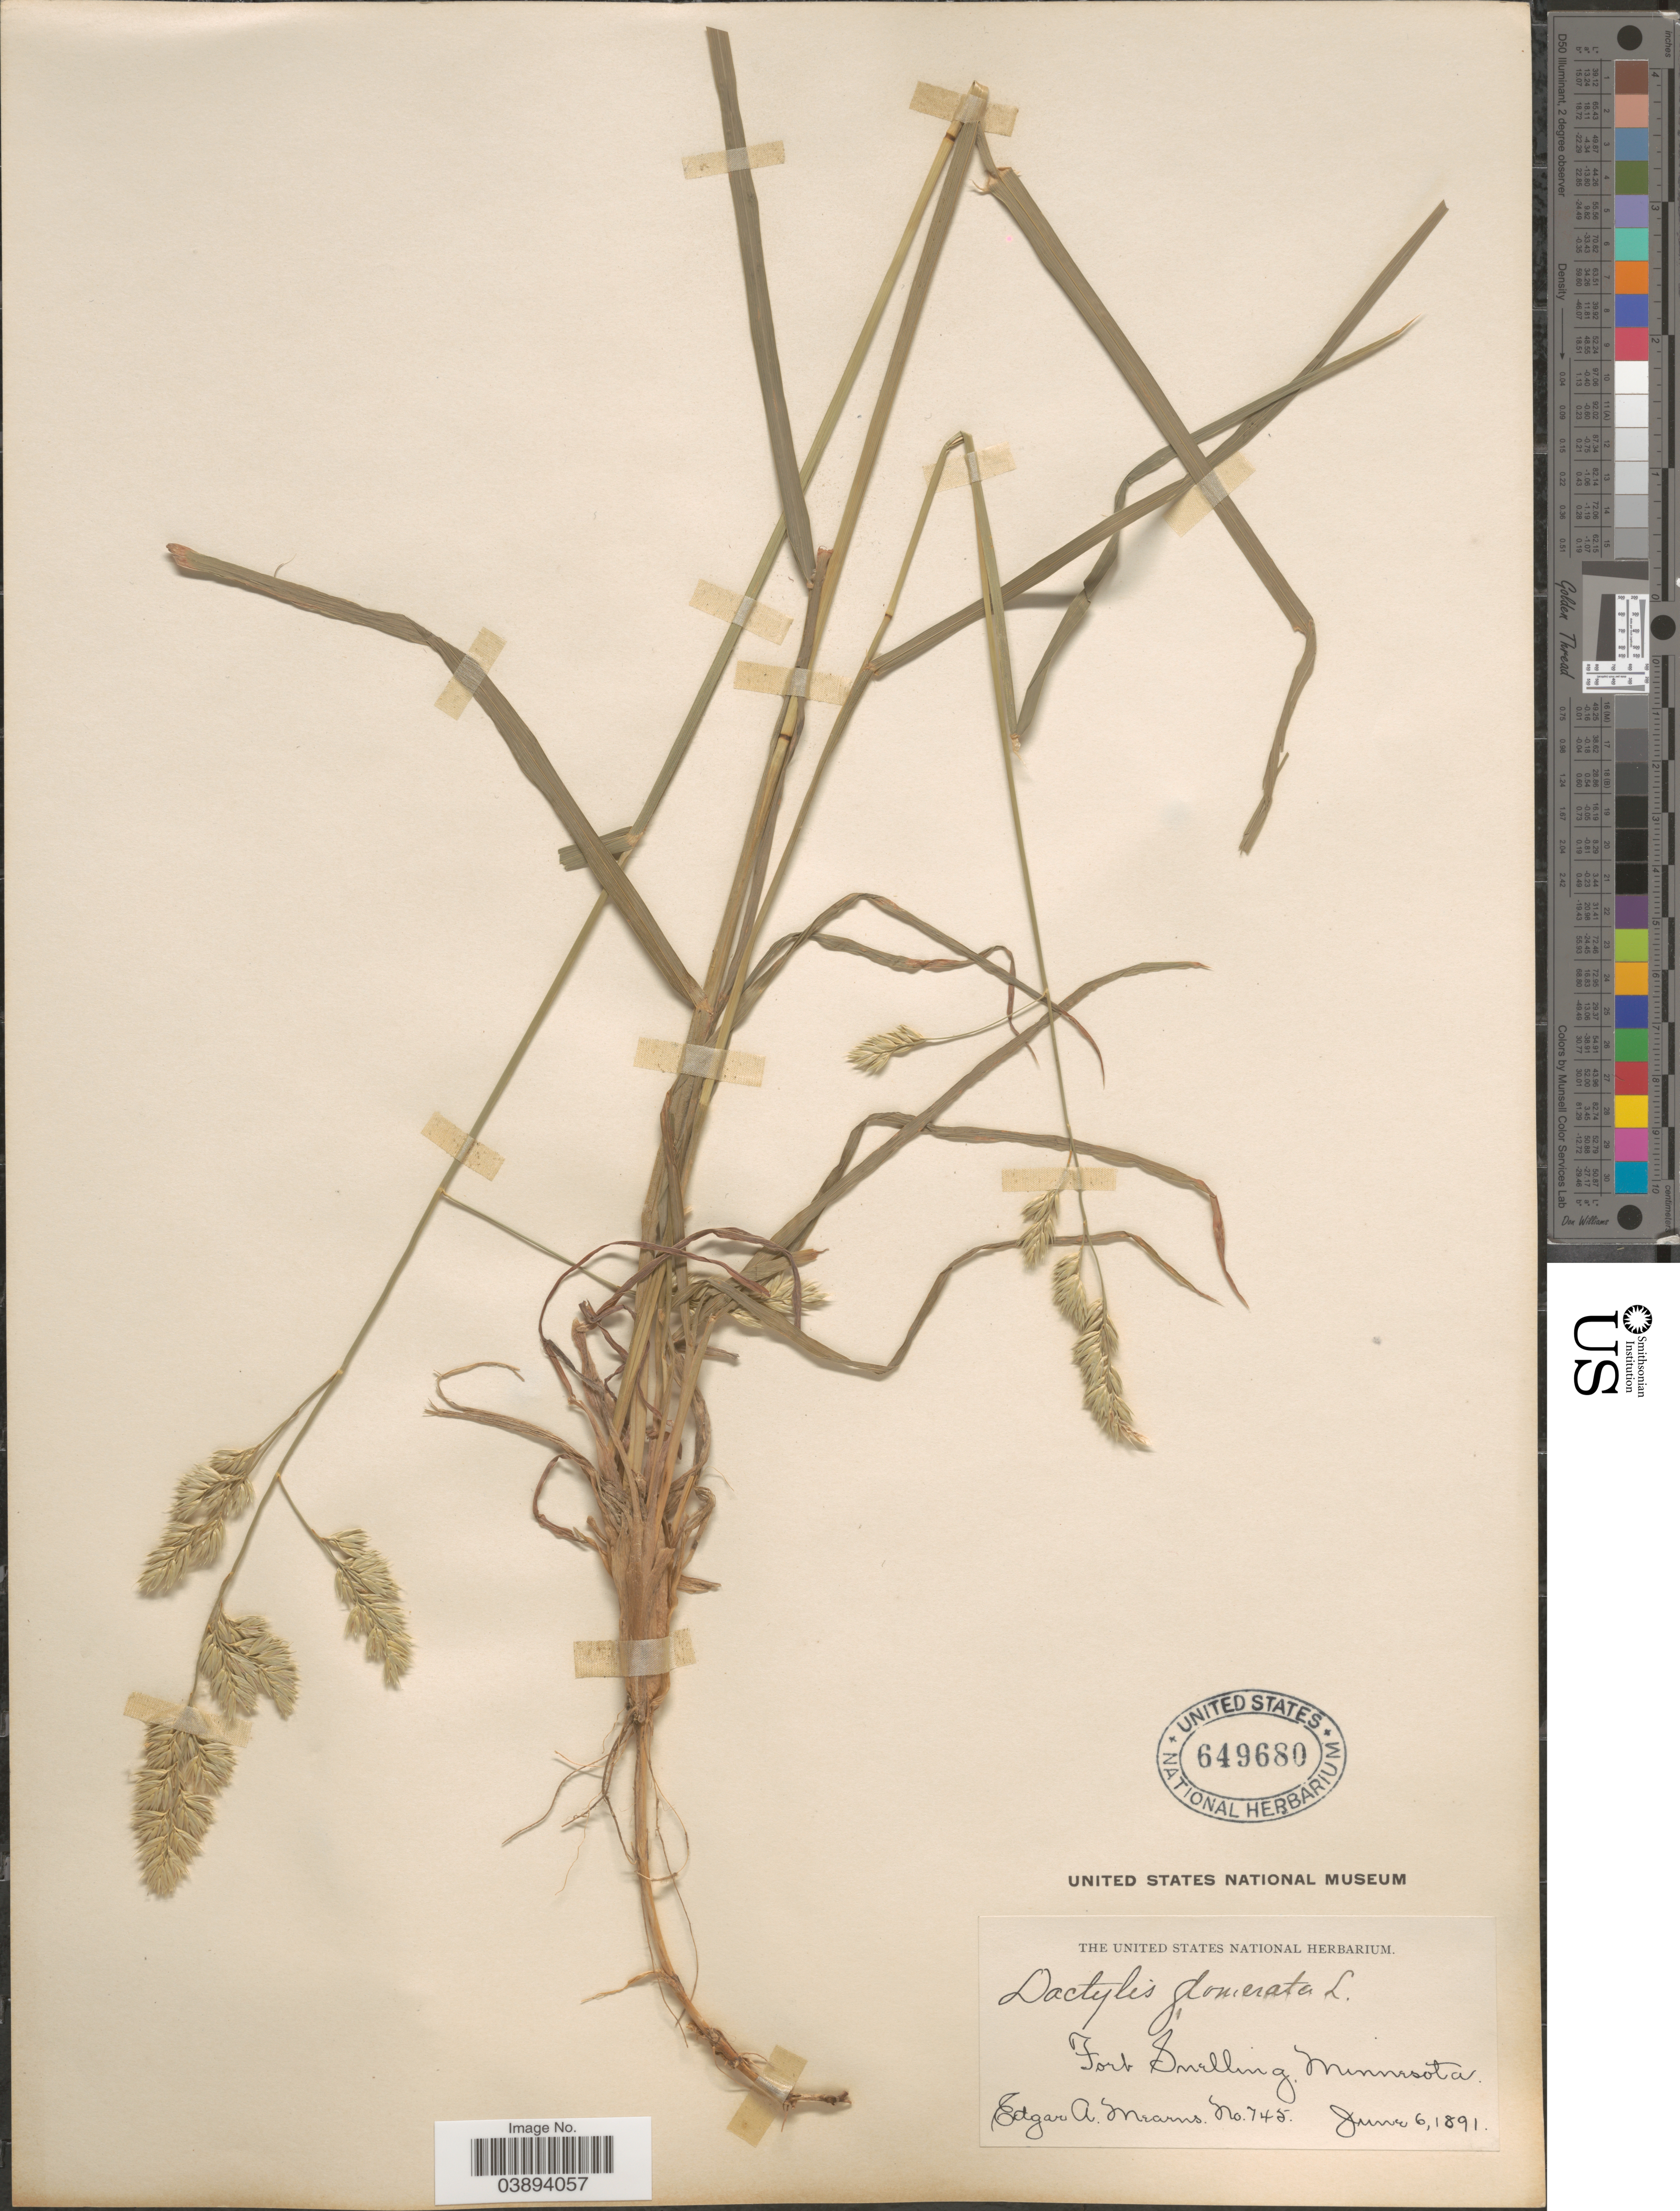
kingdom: Plantae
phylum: Tracheophyta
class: Liliopsida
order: Poales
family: Poaceae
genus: Dactylis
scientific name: Dactylis glomerata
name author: L.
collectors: E. A. Mearns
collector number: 745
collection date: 1891-06-06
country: United States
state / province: Minnesota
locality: Fort Snelling.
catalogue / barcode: US 649680